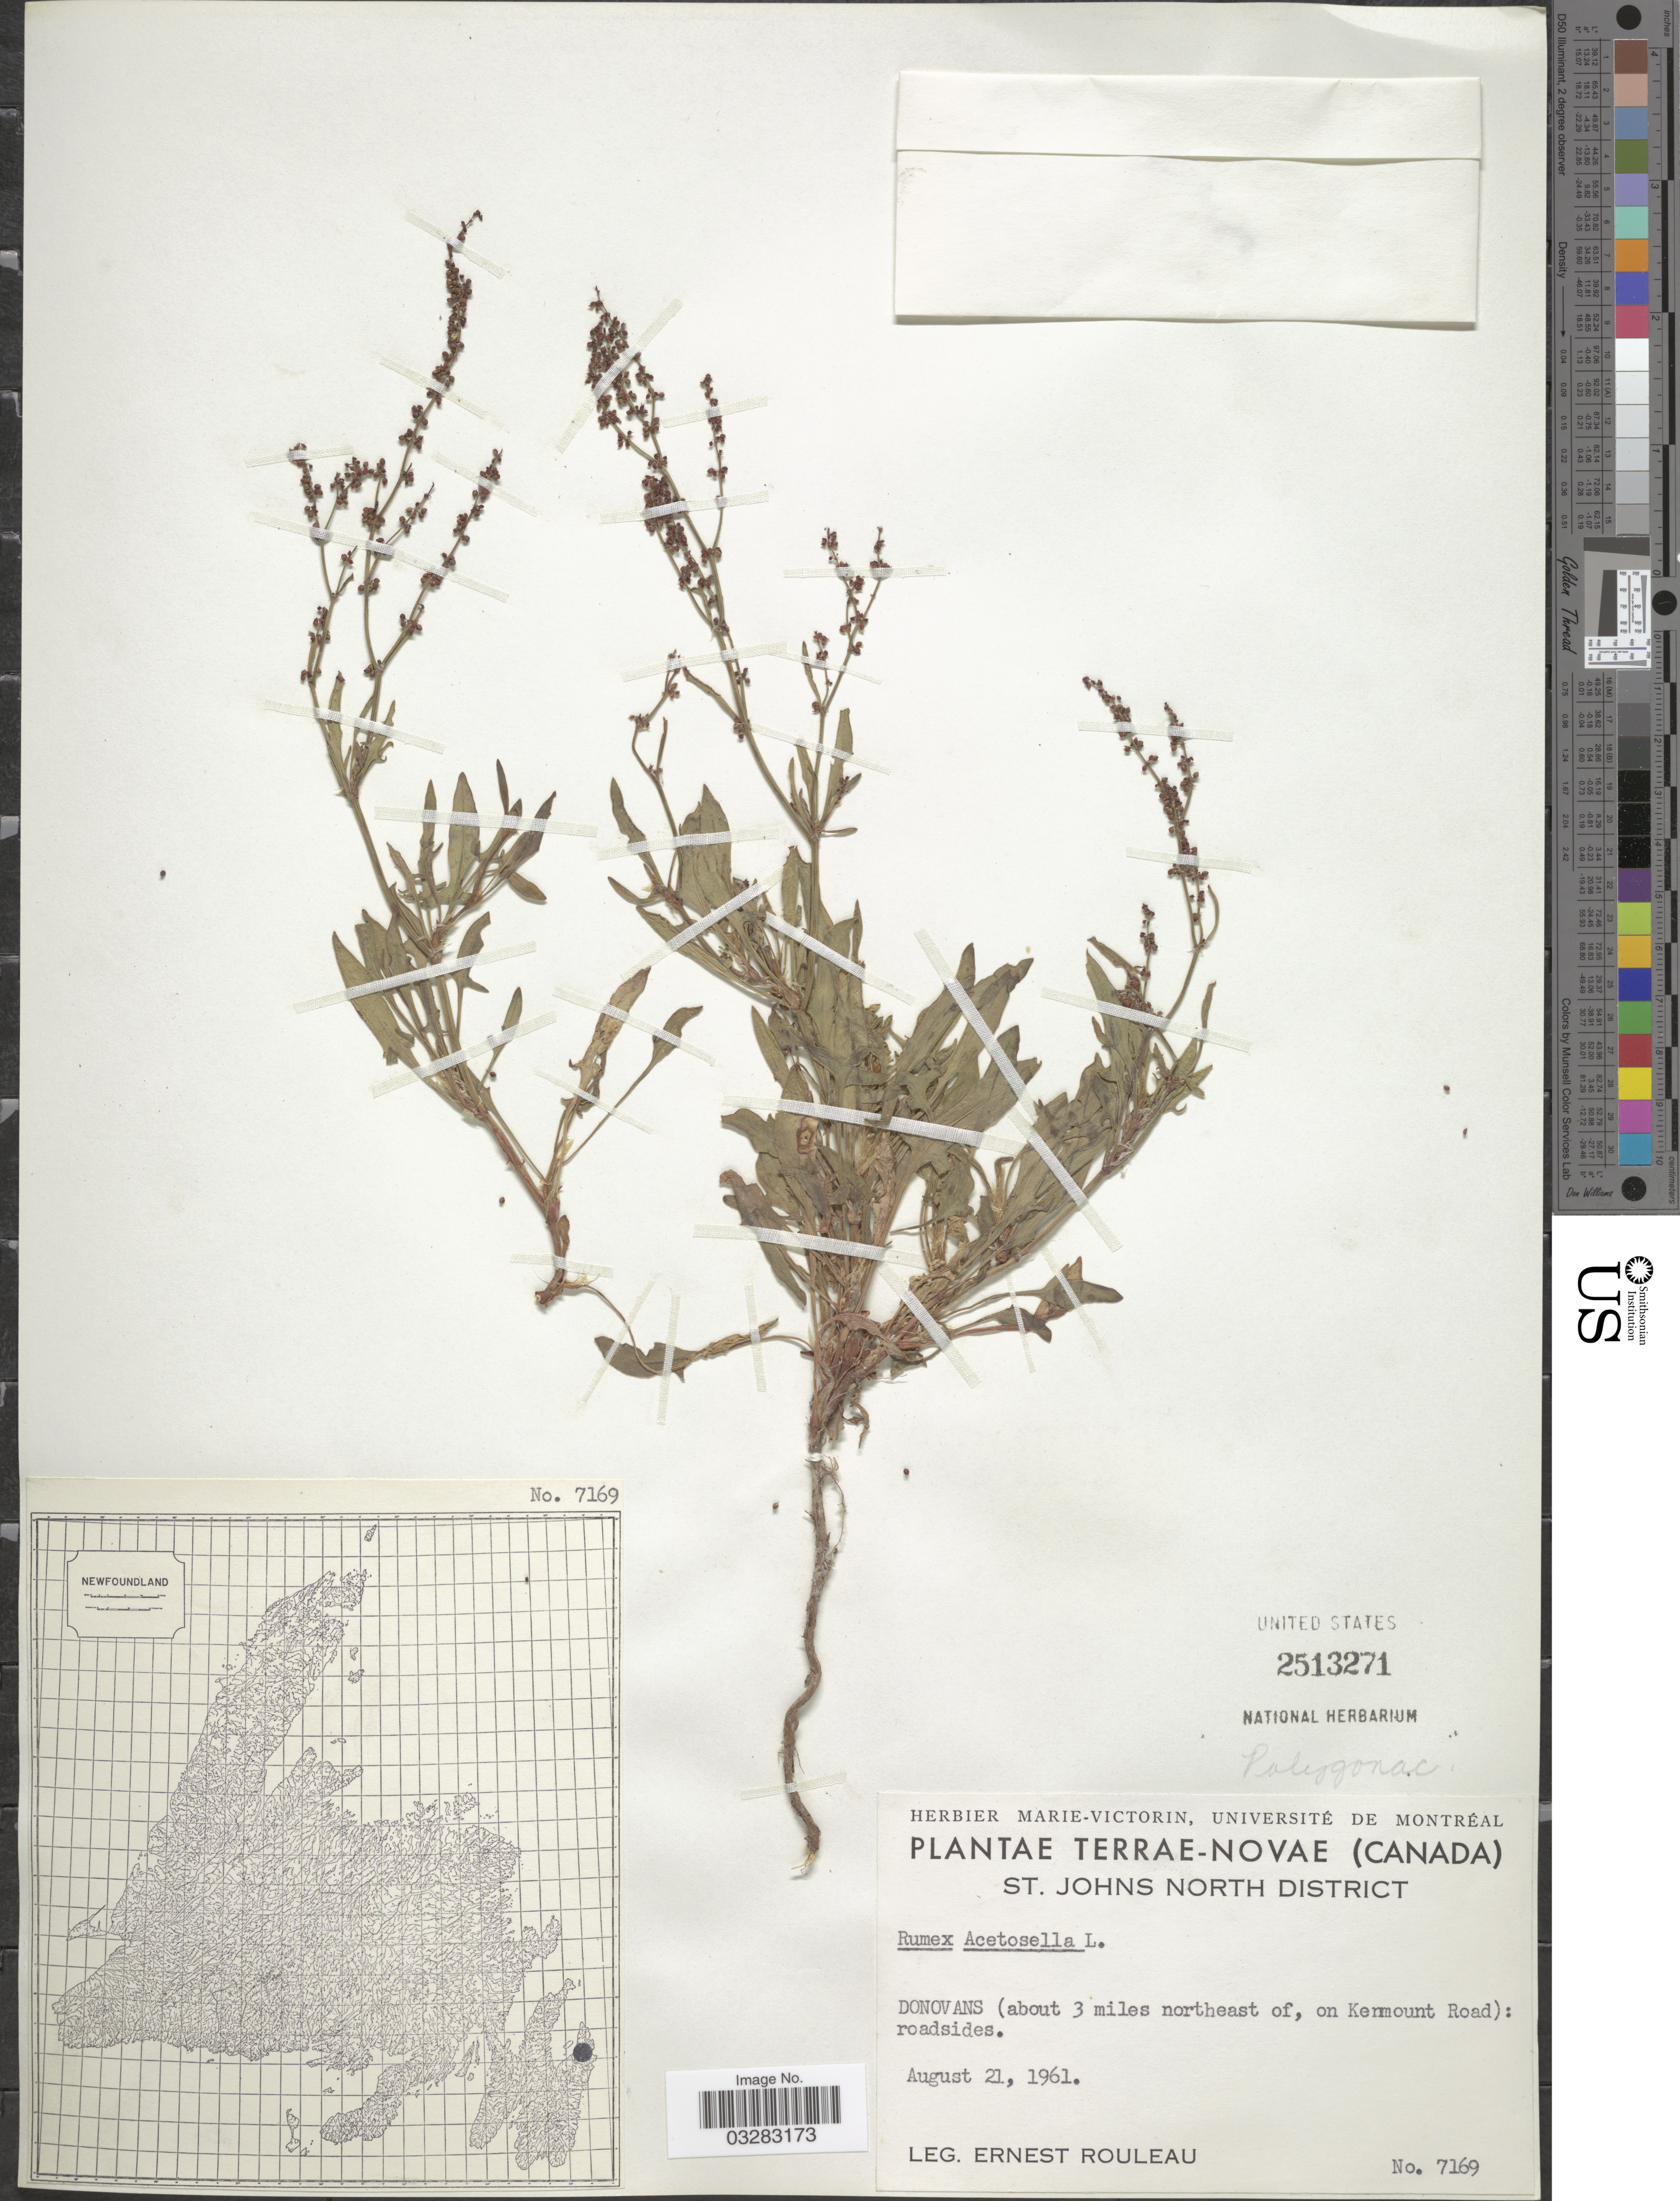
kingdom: Plantae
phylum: Tracheophyta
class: Magnoliopsida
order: Caryophyllales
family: Polygonaceae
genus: Rumex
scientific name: Rumex acetosella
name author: L.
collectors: J. Rouleau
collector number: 7169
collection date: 1961-08-21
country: Canada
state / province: Newfoundland and Labrador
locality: Terrae-Novae. St. Johns North District. Donovans (about 3 miles northeast of, on Kenmount Road).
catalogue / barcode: US 2513271